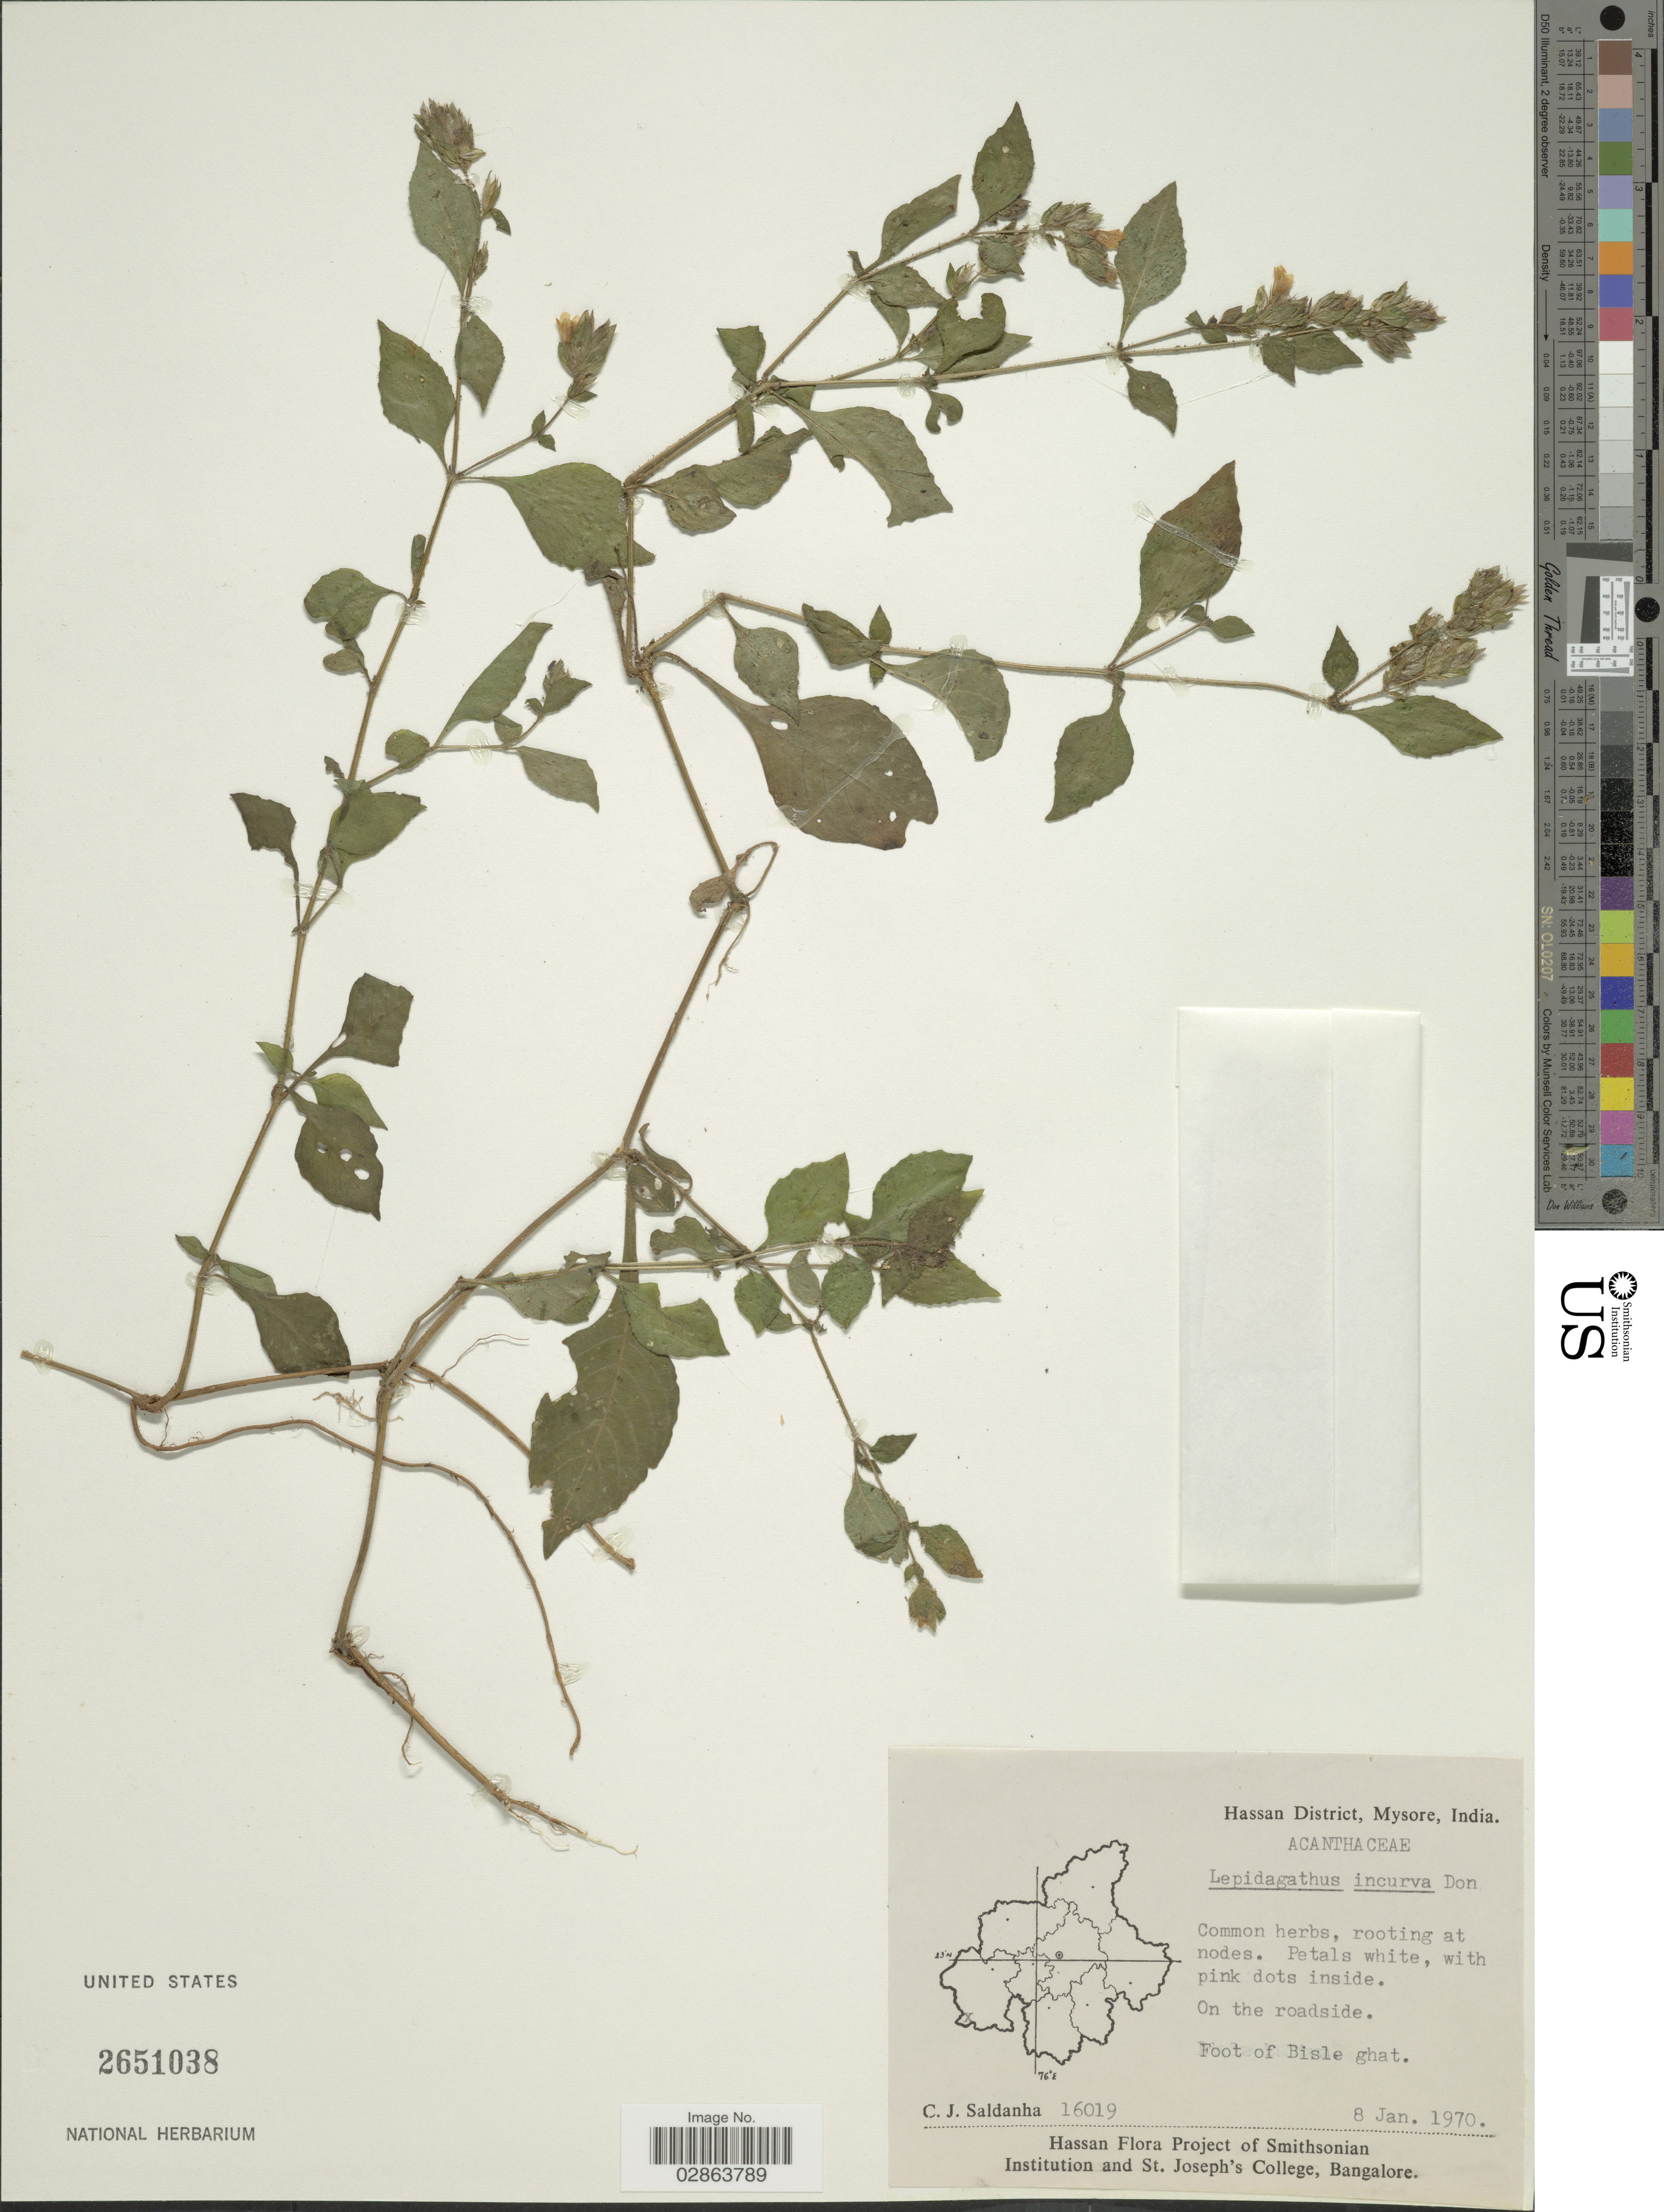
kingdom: Plantae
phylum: Tracheophyta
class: Magnoliopsida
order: Lamiales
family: Acanthaceae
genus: Lepidagathis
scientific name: Lepidagathis incurva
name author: Buch.-Ham. ex D. Don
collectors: C. J. Saldanha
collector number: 16019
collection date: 1970-01-08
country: India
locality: Hassan District, Mysore, India, Foot of Bisle ghat.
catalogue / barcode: US 2651038